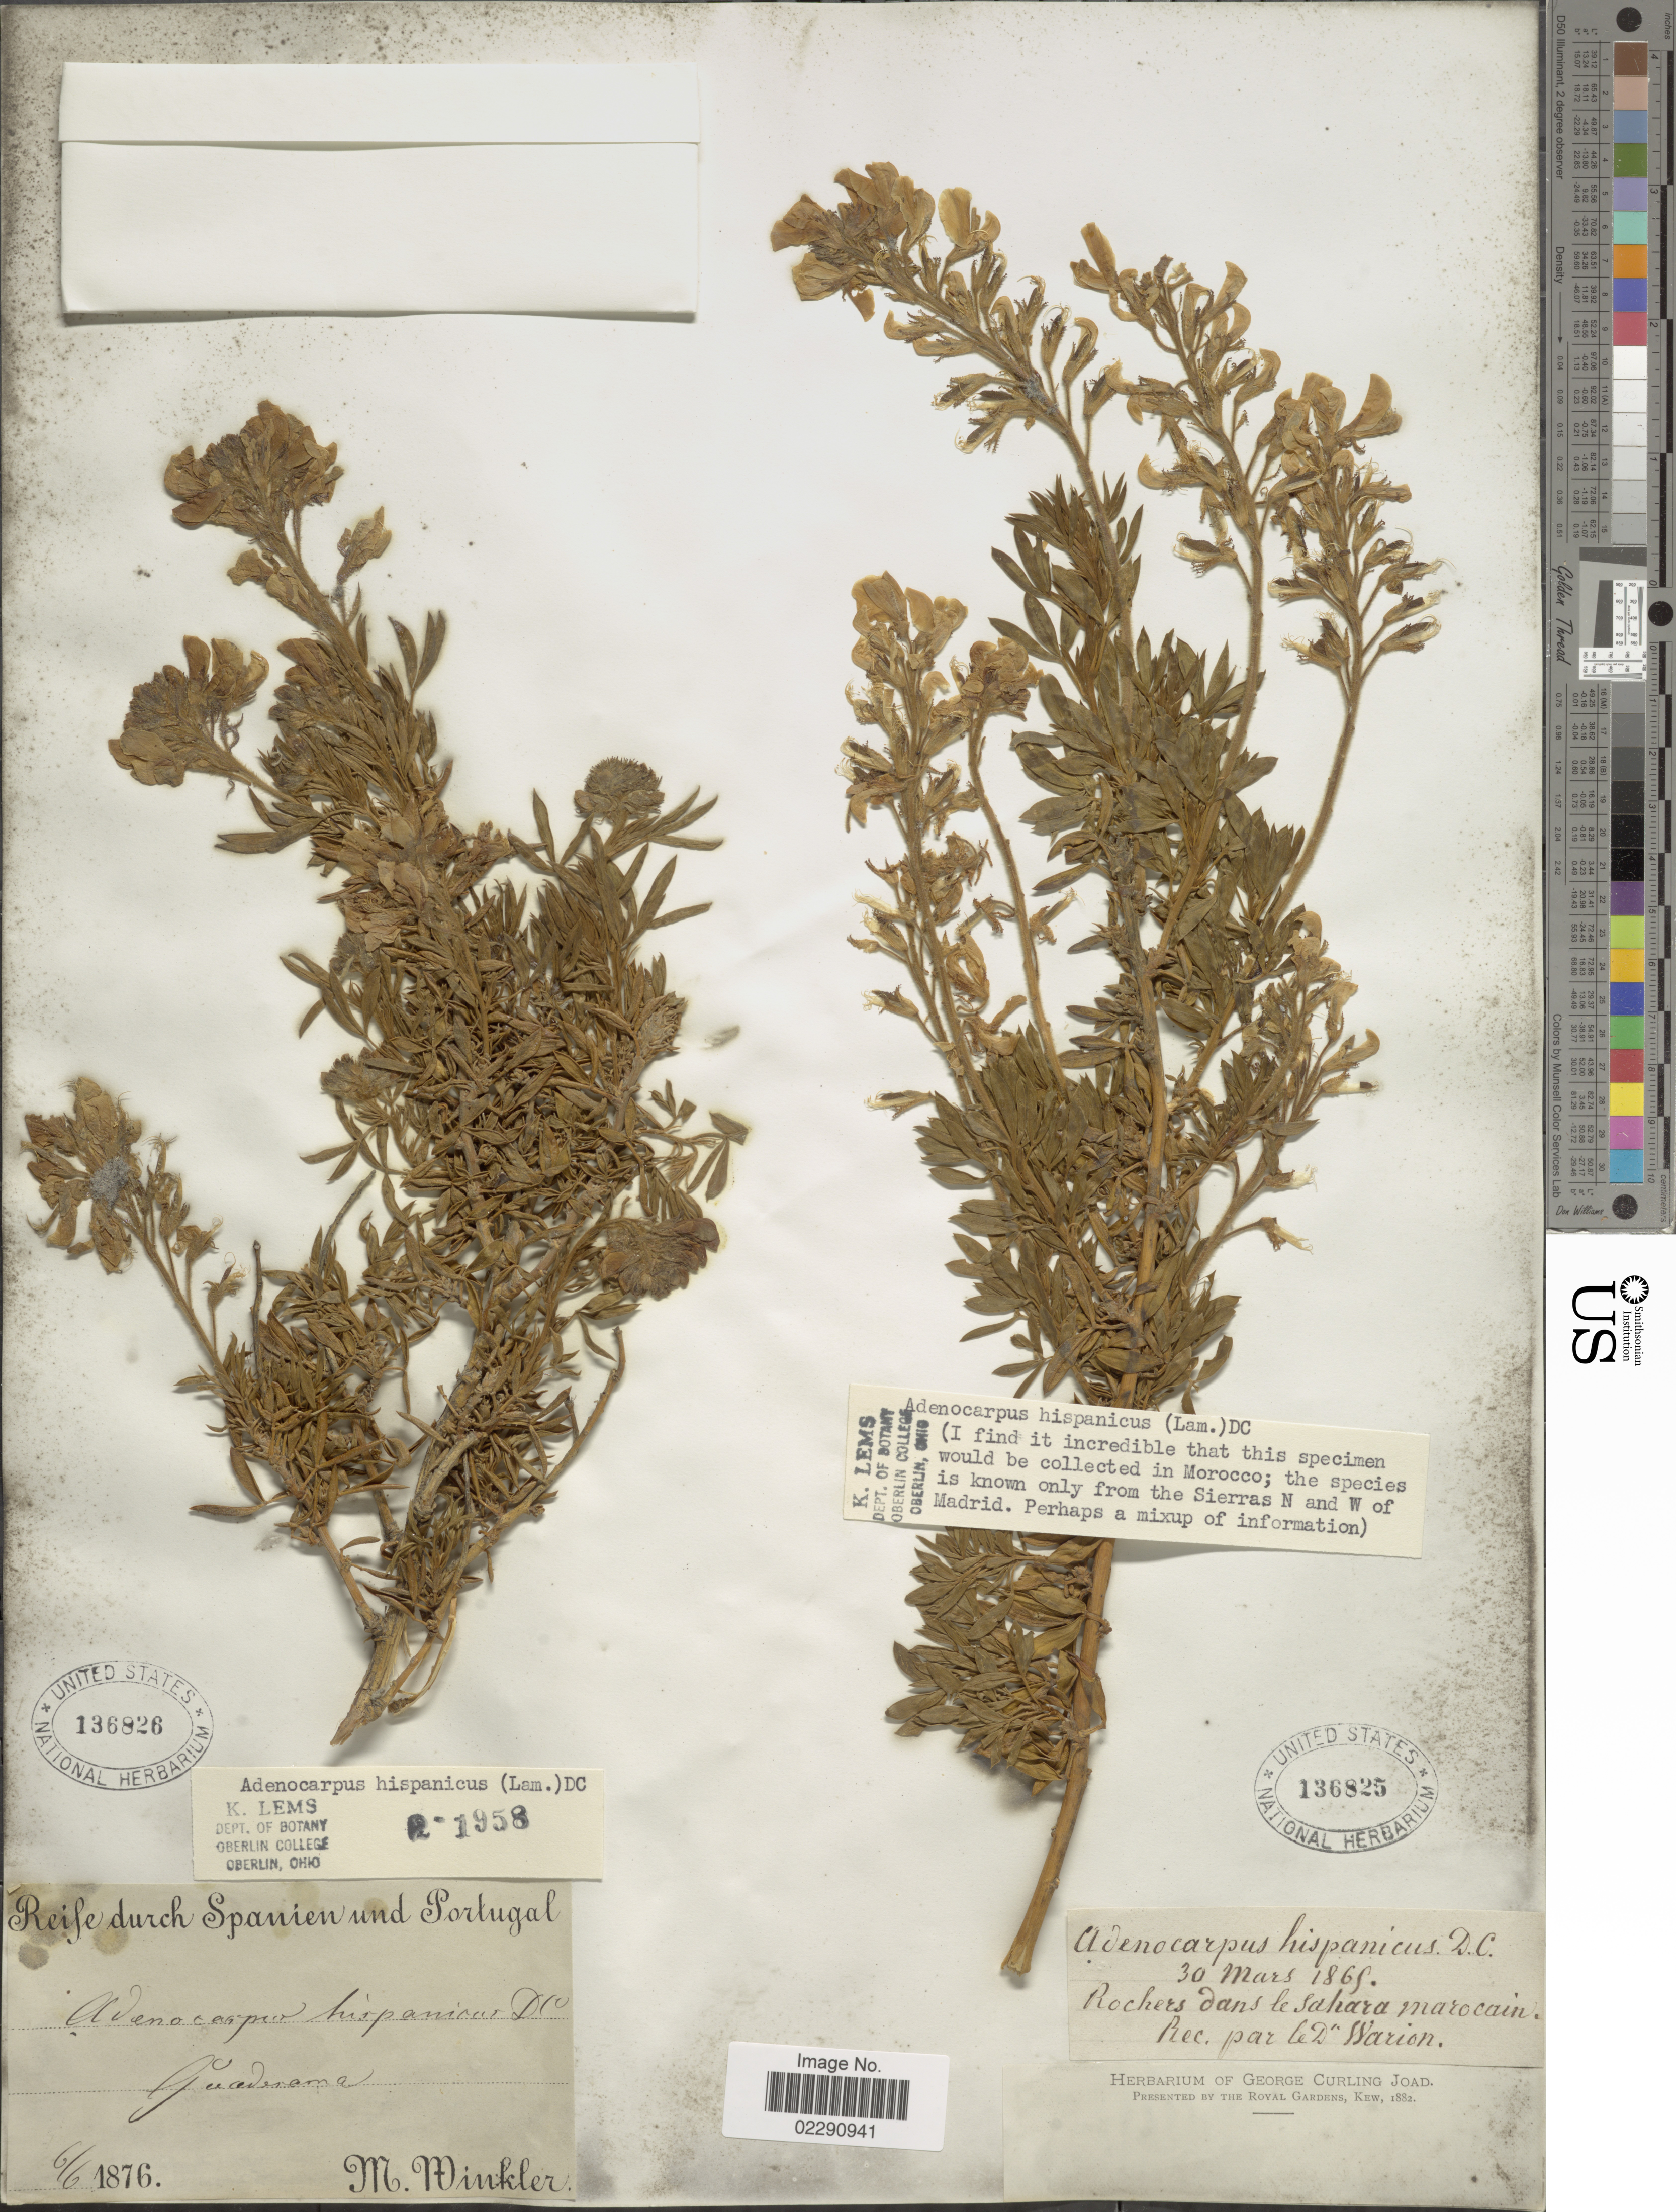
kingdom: Plantae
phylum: Tracheophyta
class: Magnoliopsida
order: Fabales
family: Fabaceae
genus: Adenocarpus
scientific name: Adenocarpus hispanicus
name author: (Lam.) DC.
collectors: ex herb. George Curling Joad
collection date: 1865-03-30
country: Morocco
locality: Sahara Marocain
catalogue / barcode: US 136825-2